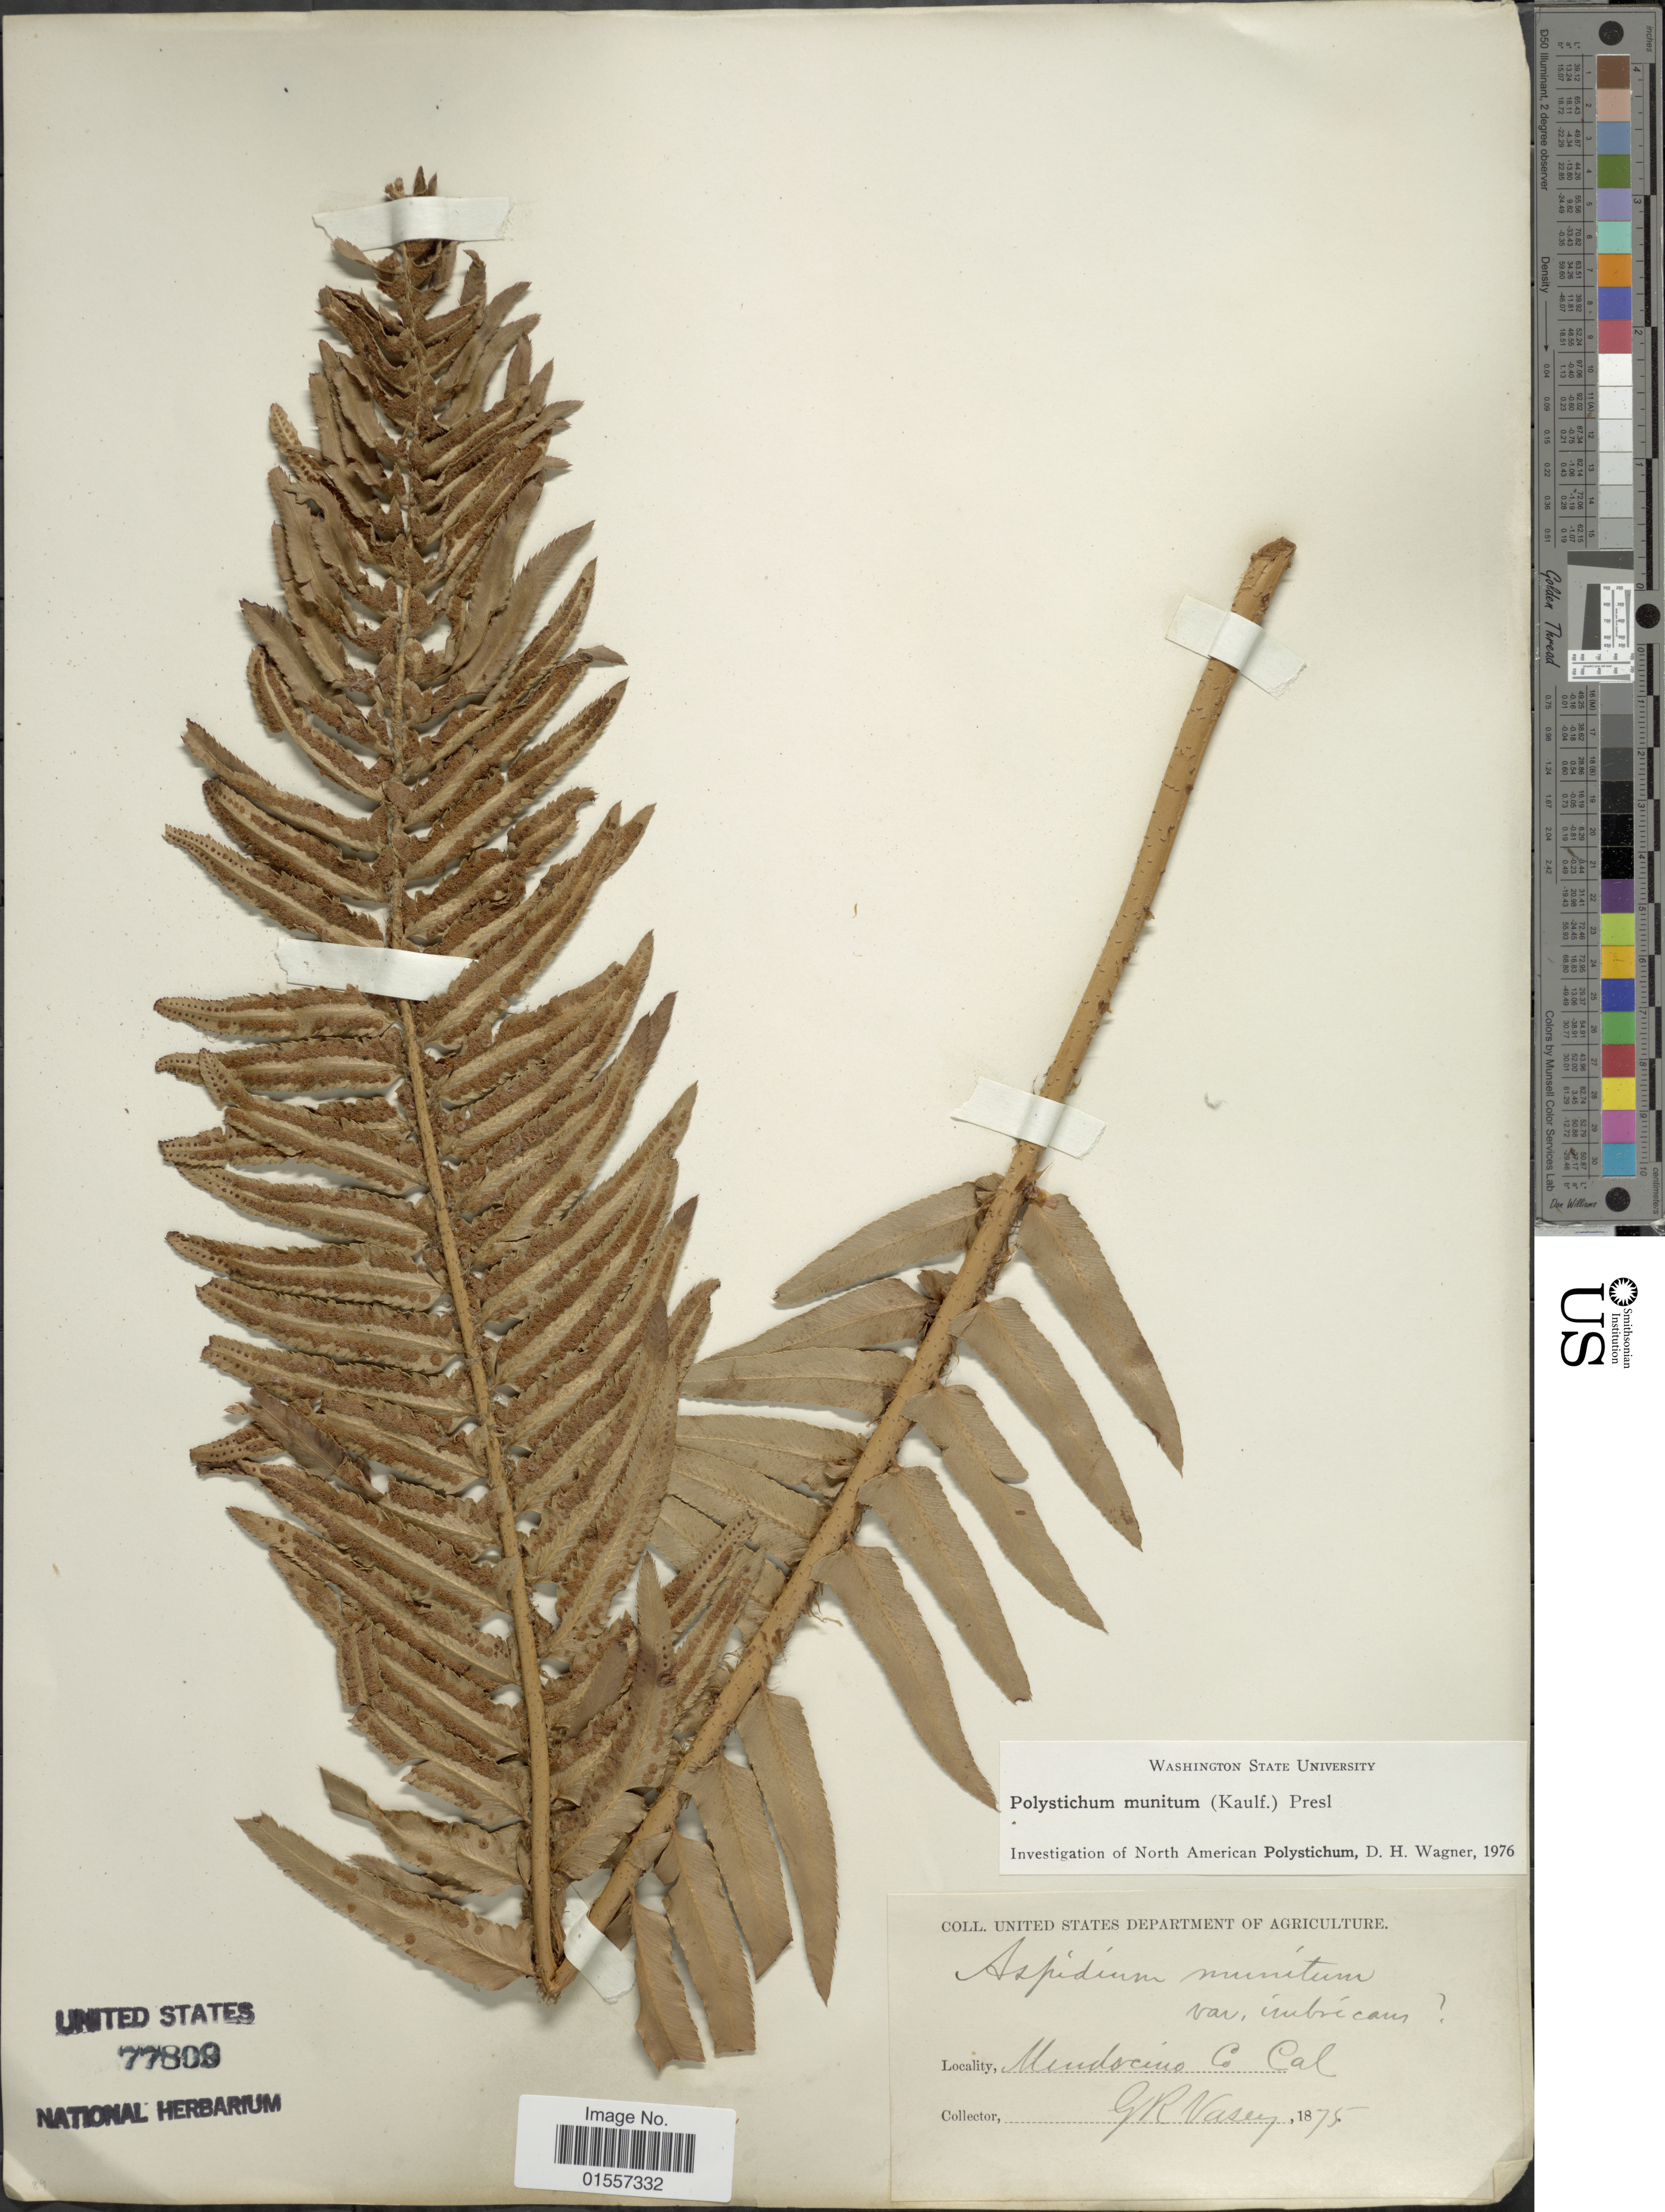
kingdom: Plantae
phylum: Tracheophyta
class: Polypodiopsida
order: Polypodiales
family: Dryopteridaceae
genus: Polystichum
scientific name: Polystichum munitum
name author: (Kaulf.) C. Presl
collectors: G. R. Vasey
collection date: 1875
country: United States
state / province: California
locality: Mindocino Co.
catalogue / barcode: US 77809